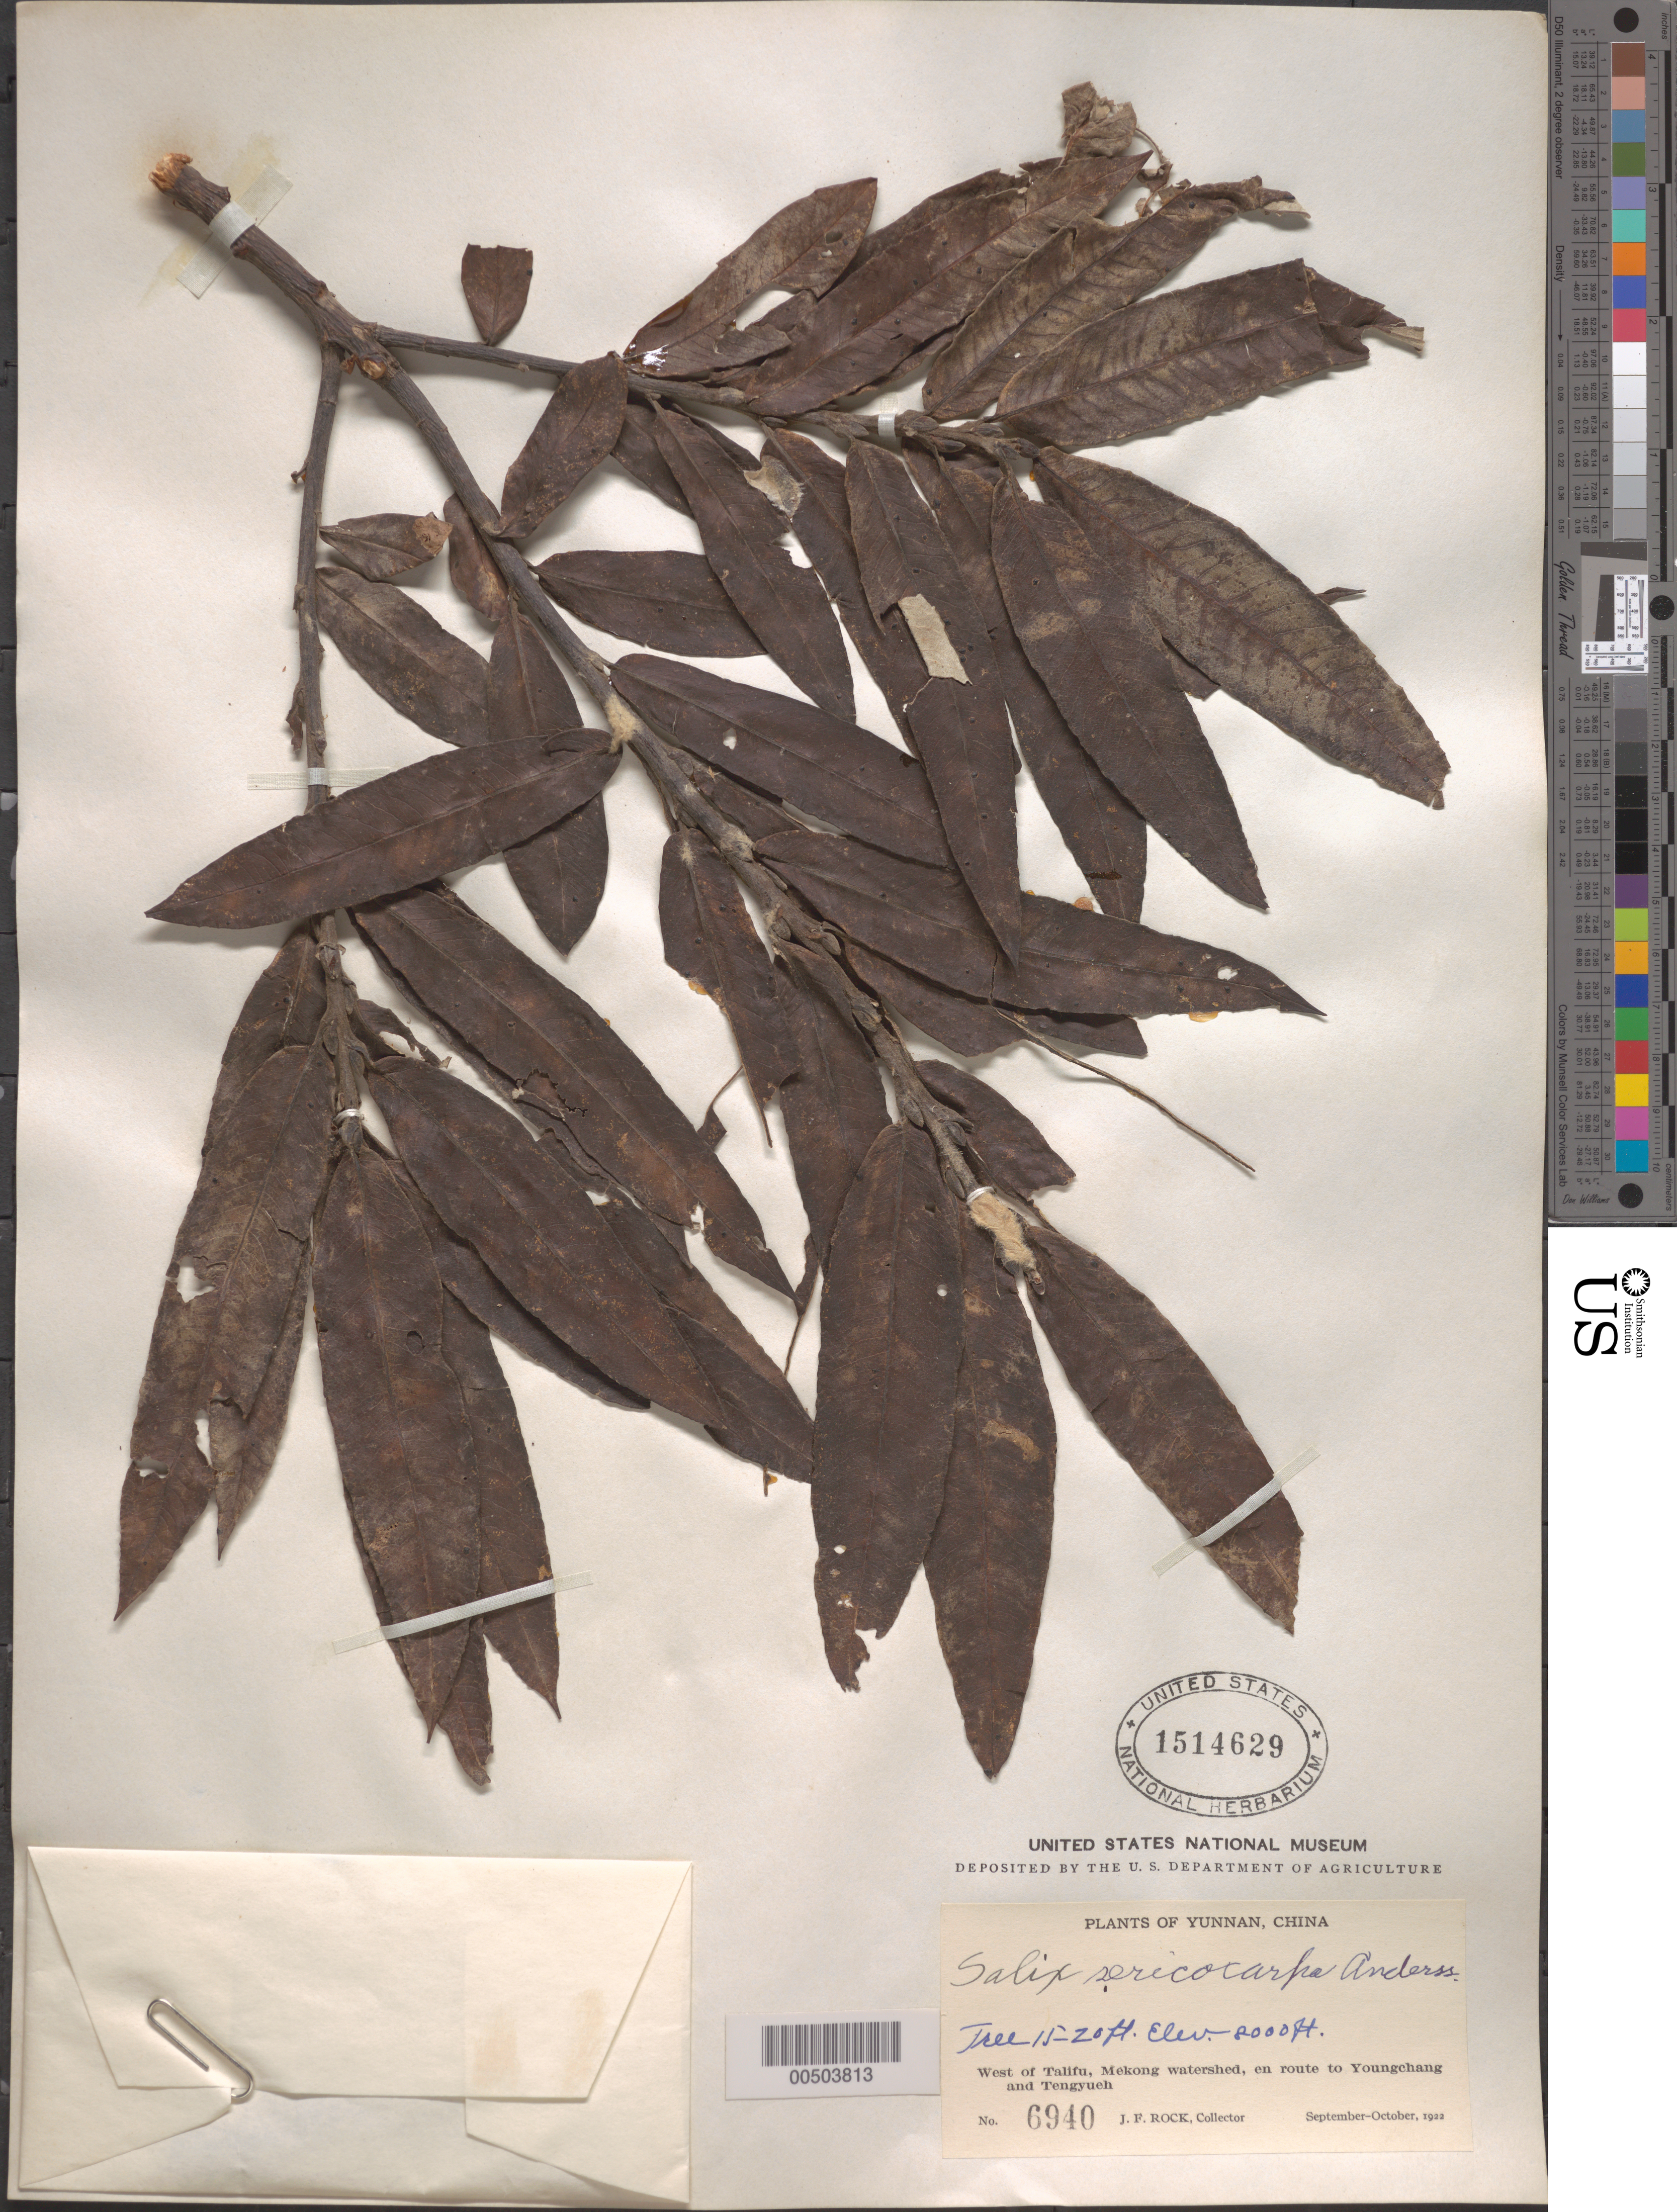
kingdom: Plantae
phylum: Tracheophyta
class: Magnoliopsida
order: Malpighiales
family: Salicaceae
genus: Salix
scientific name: Salix sericocarpa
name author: Andersson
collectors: J. F. Rock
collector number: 6940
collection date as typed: Sep 1922 to -- Oct 1922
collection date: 1922-09/1922-10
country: China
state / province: Yunnan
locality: West of Talifu, Mekong watershed, en route to Youngchang and Tengyueh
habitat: Tree 15-20 ft.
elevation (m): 2438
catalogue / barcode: US 1514629